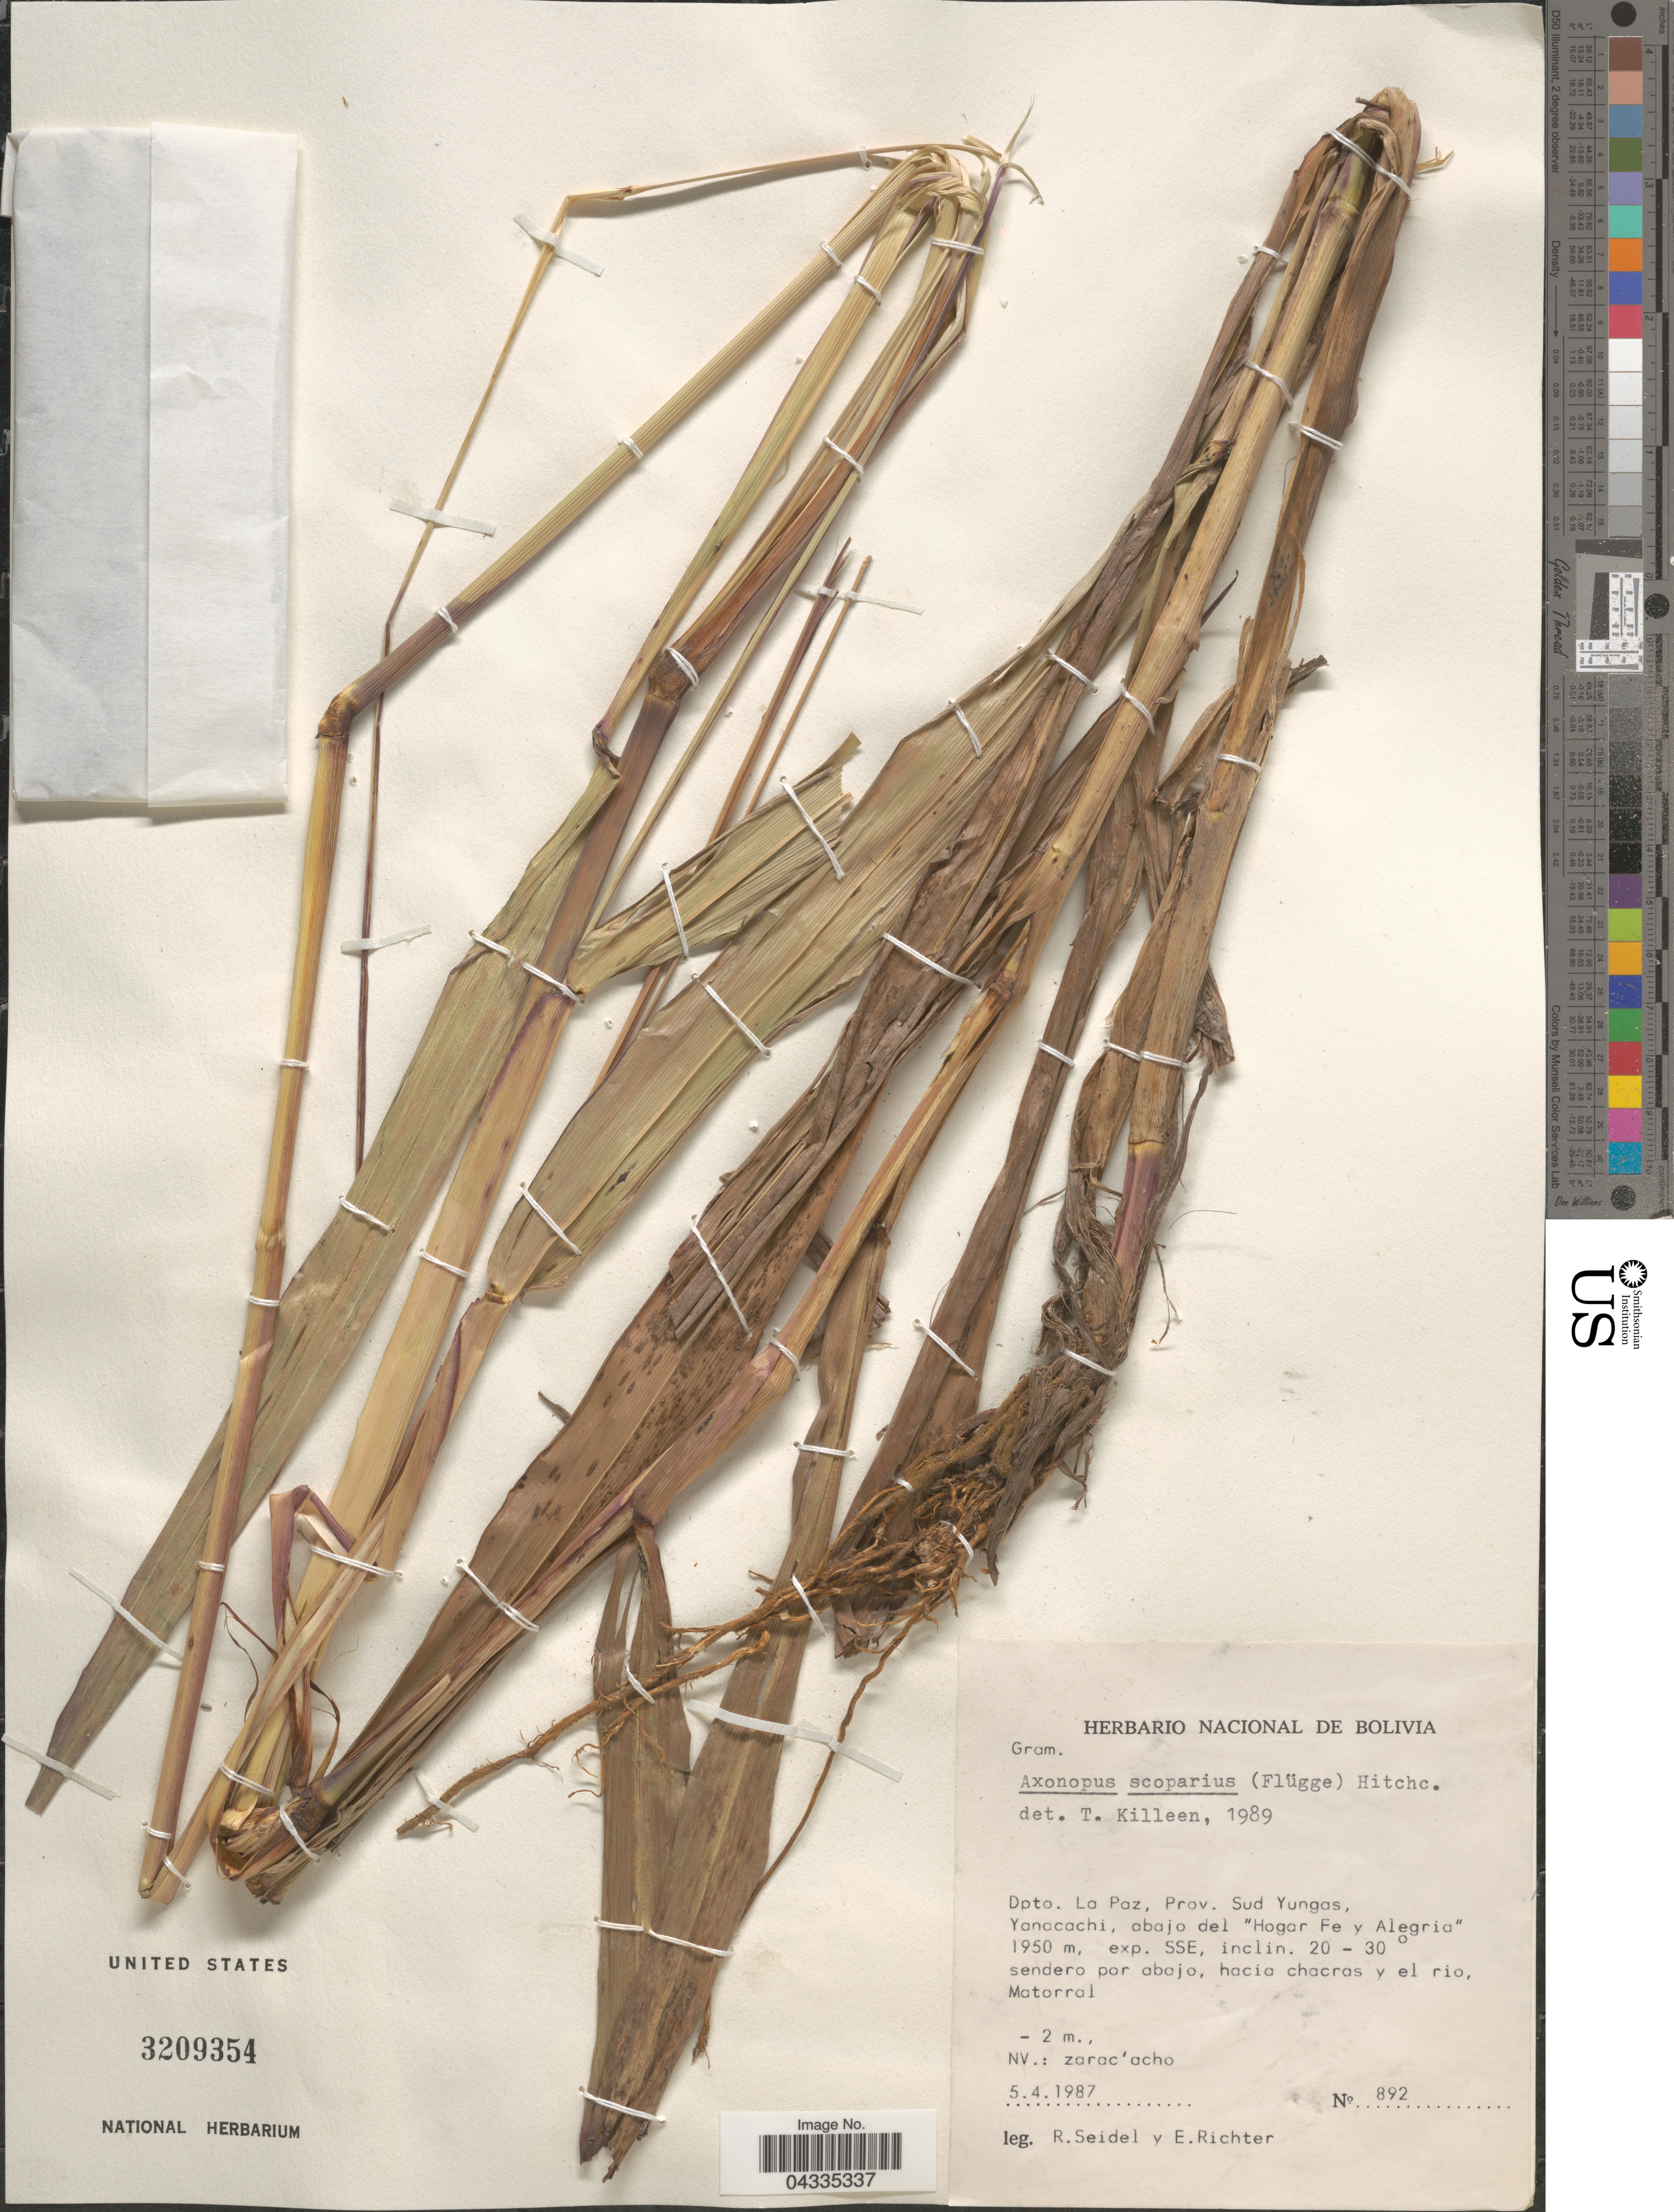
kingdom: Plantae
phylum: Tracheophyta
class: Liliopsida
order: Poales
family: Poaceae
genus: Axonopus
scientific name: Axonopus scoparius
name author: (Flüggé) Kuhlm.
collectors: R. Seidel & E. Richter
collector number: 892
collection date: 1987-04-05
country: Bolivia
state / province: La Paz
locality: Dpto. La Paz, Prov. Sud Yungas, Yanacachi, abajo del "Hogar Fe y Alegria", exp. SSE, sendero por abajo, hacia chacras y el rio, Matorral. NV.: zarac'acho.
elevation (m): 1950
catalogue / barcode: US 3209354